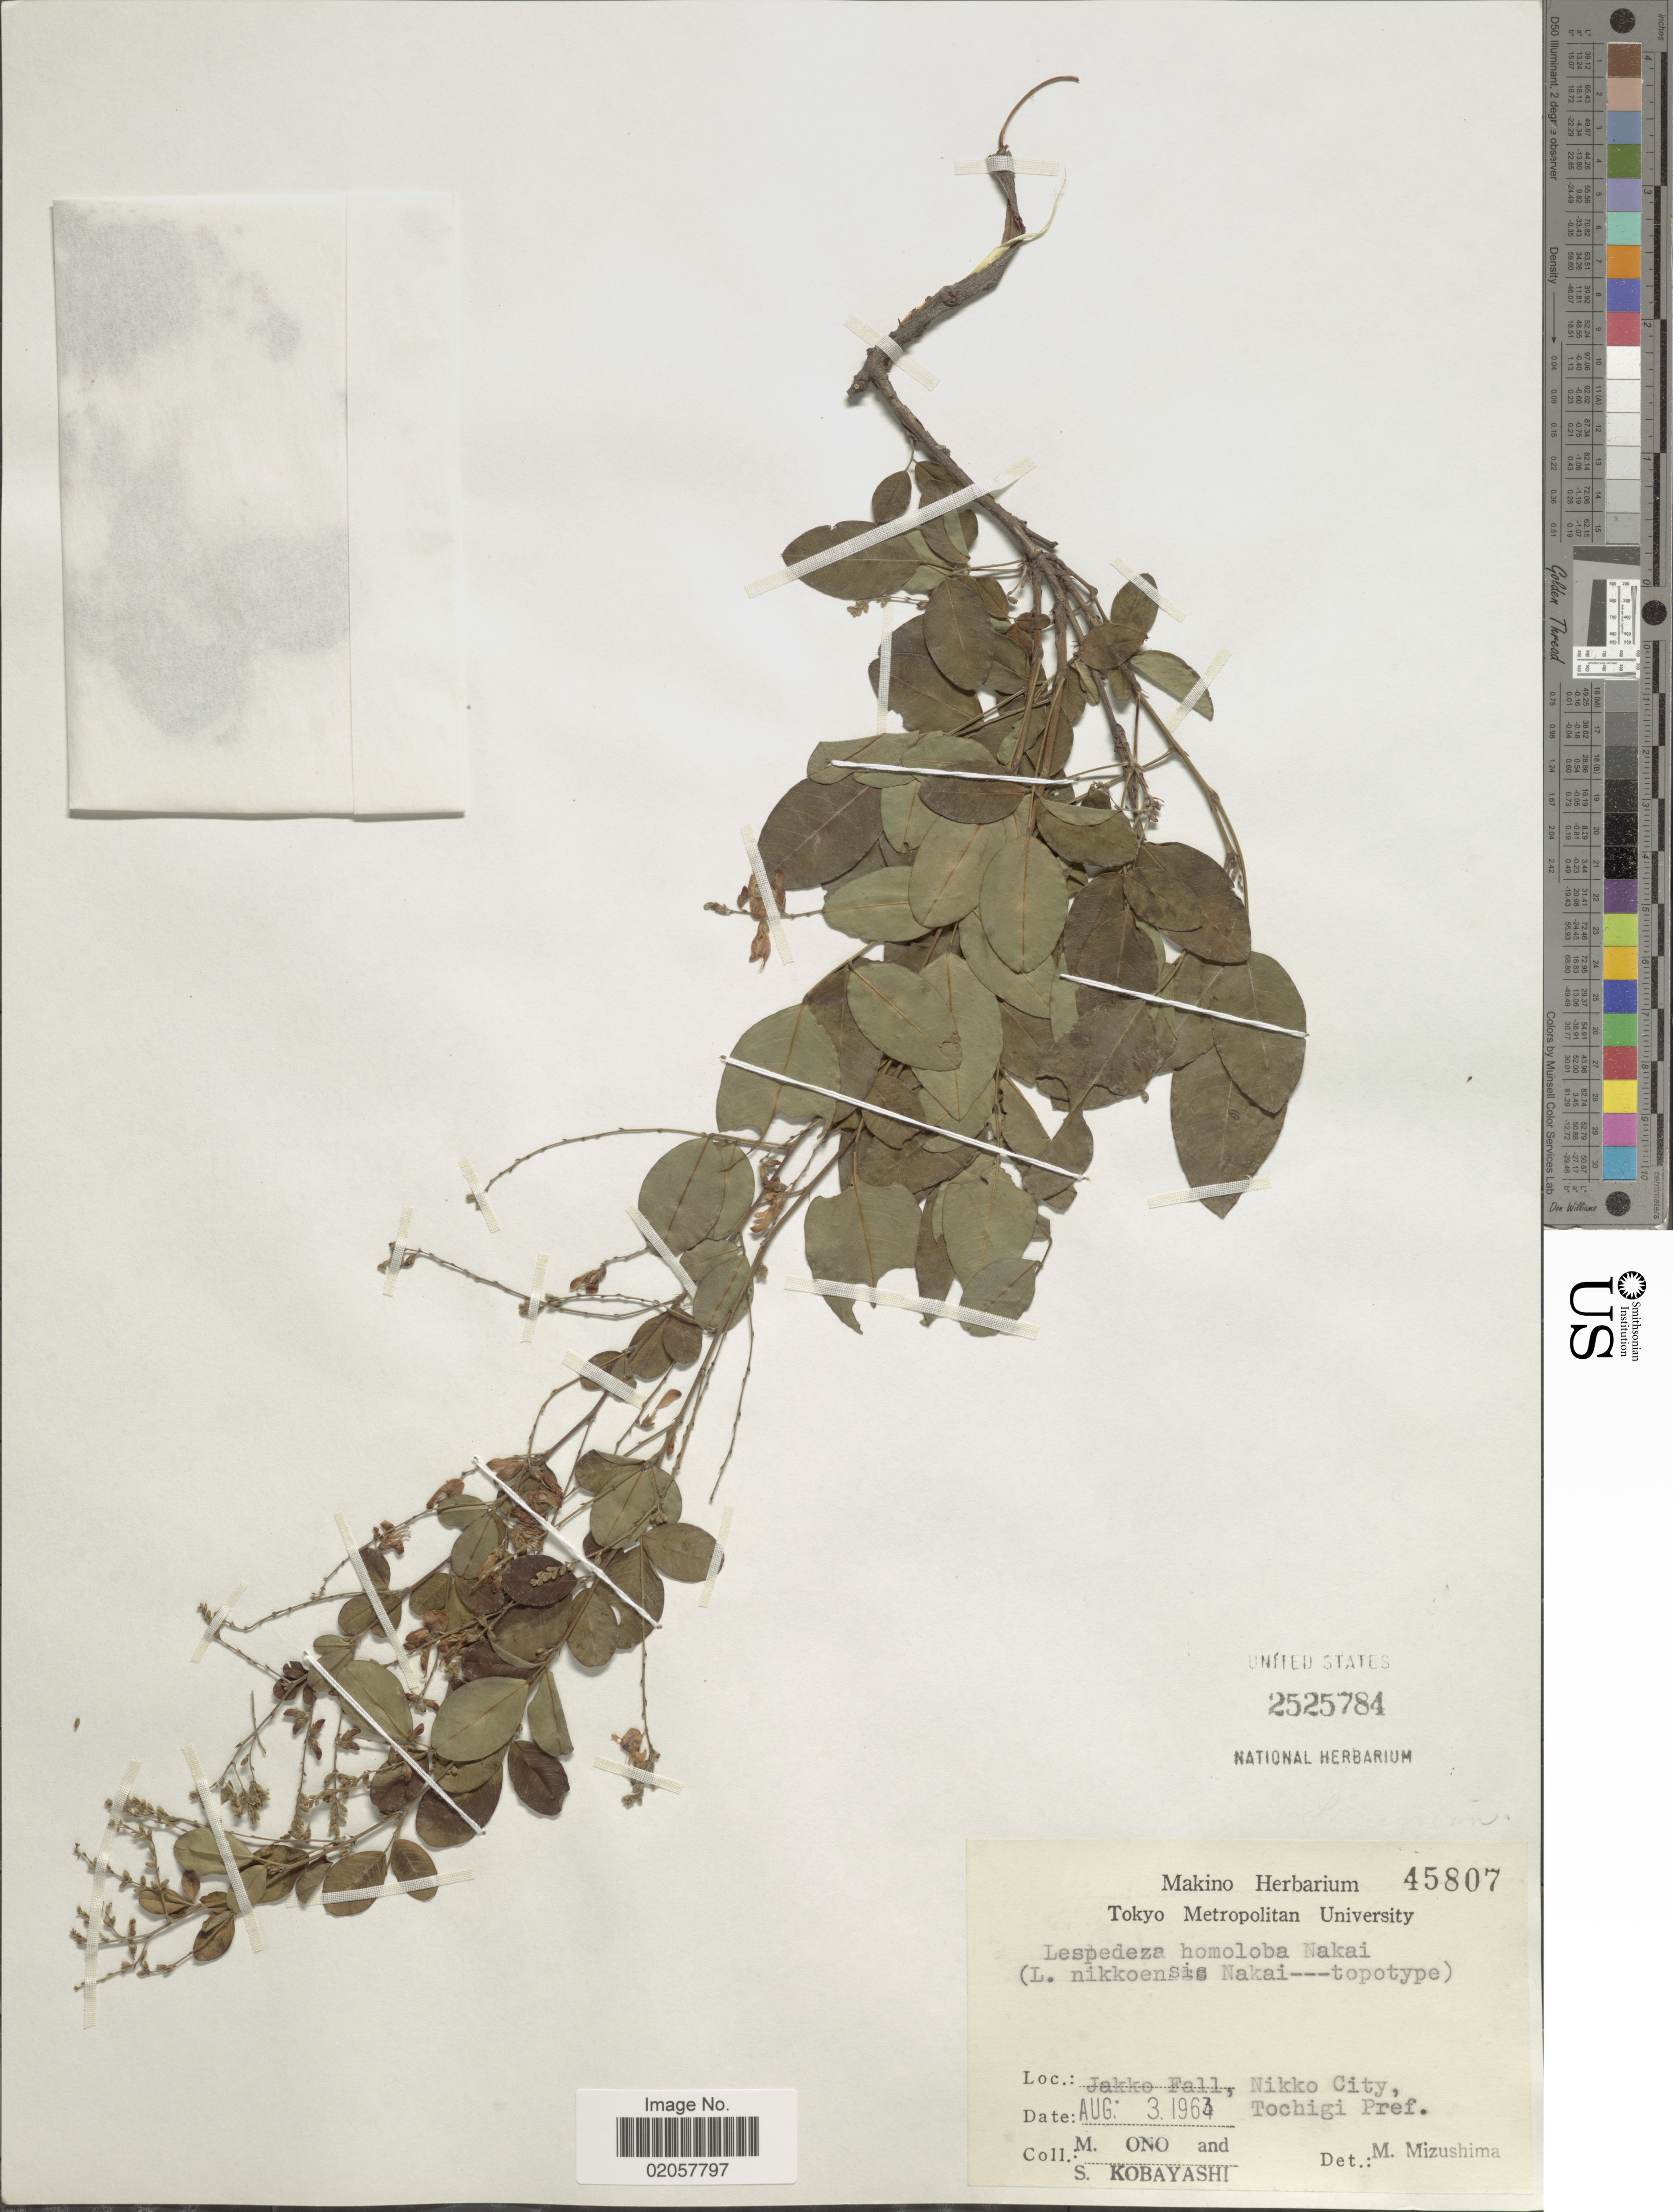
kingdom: Plantae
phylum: Tracheophyta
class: Magnoliopsida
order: Fabales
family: Fabaceae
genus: Lespedeza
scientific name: Lespedeza homoloba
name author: Nakai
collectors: S. Kobayashi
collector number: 45807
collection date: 1963-08-03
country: Japan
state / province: Totigi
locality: Jakko Fall, Nikko City, Tochigi Pref.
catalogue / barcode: US 2525784